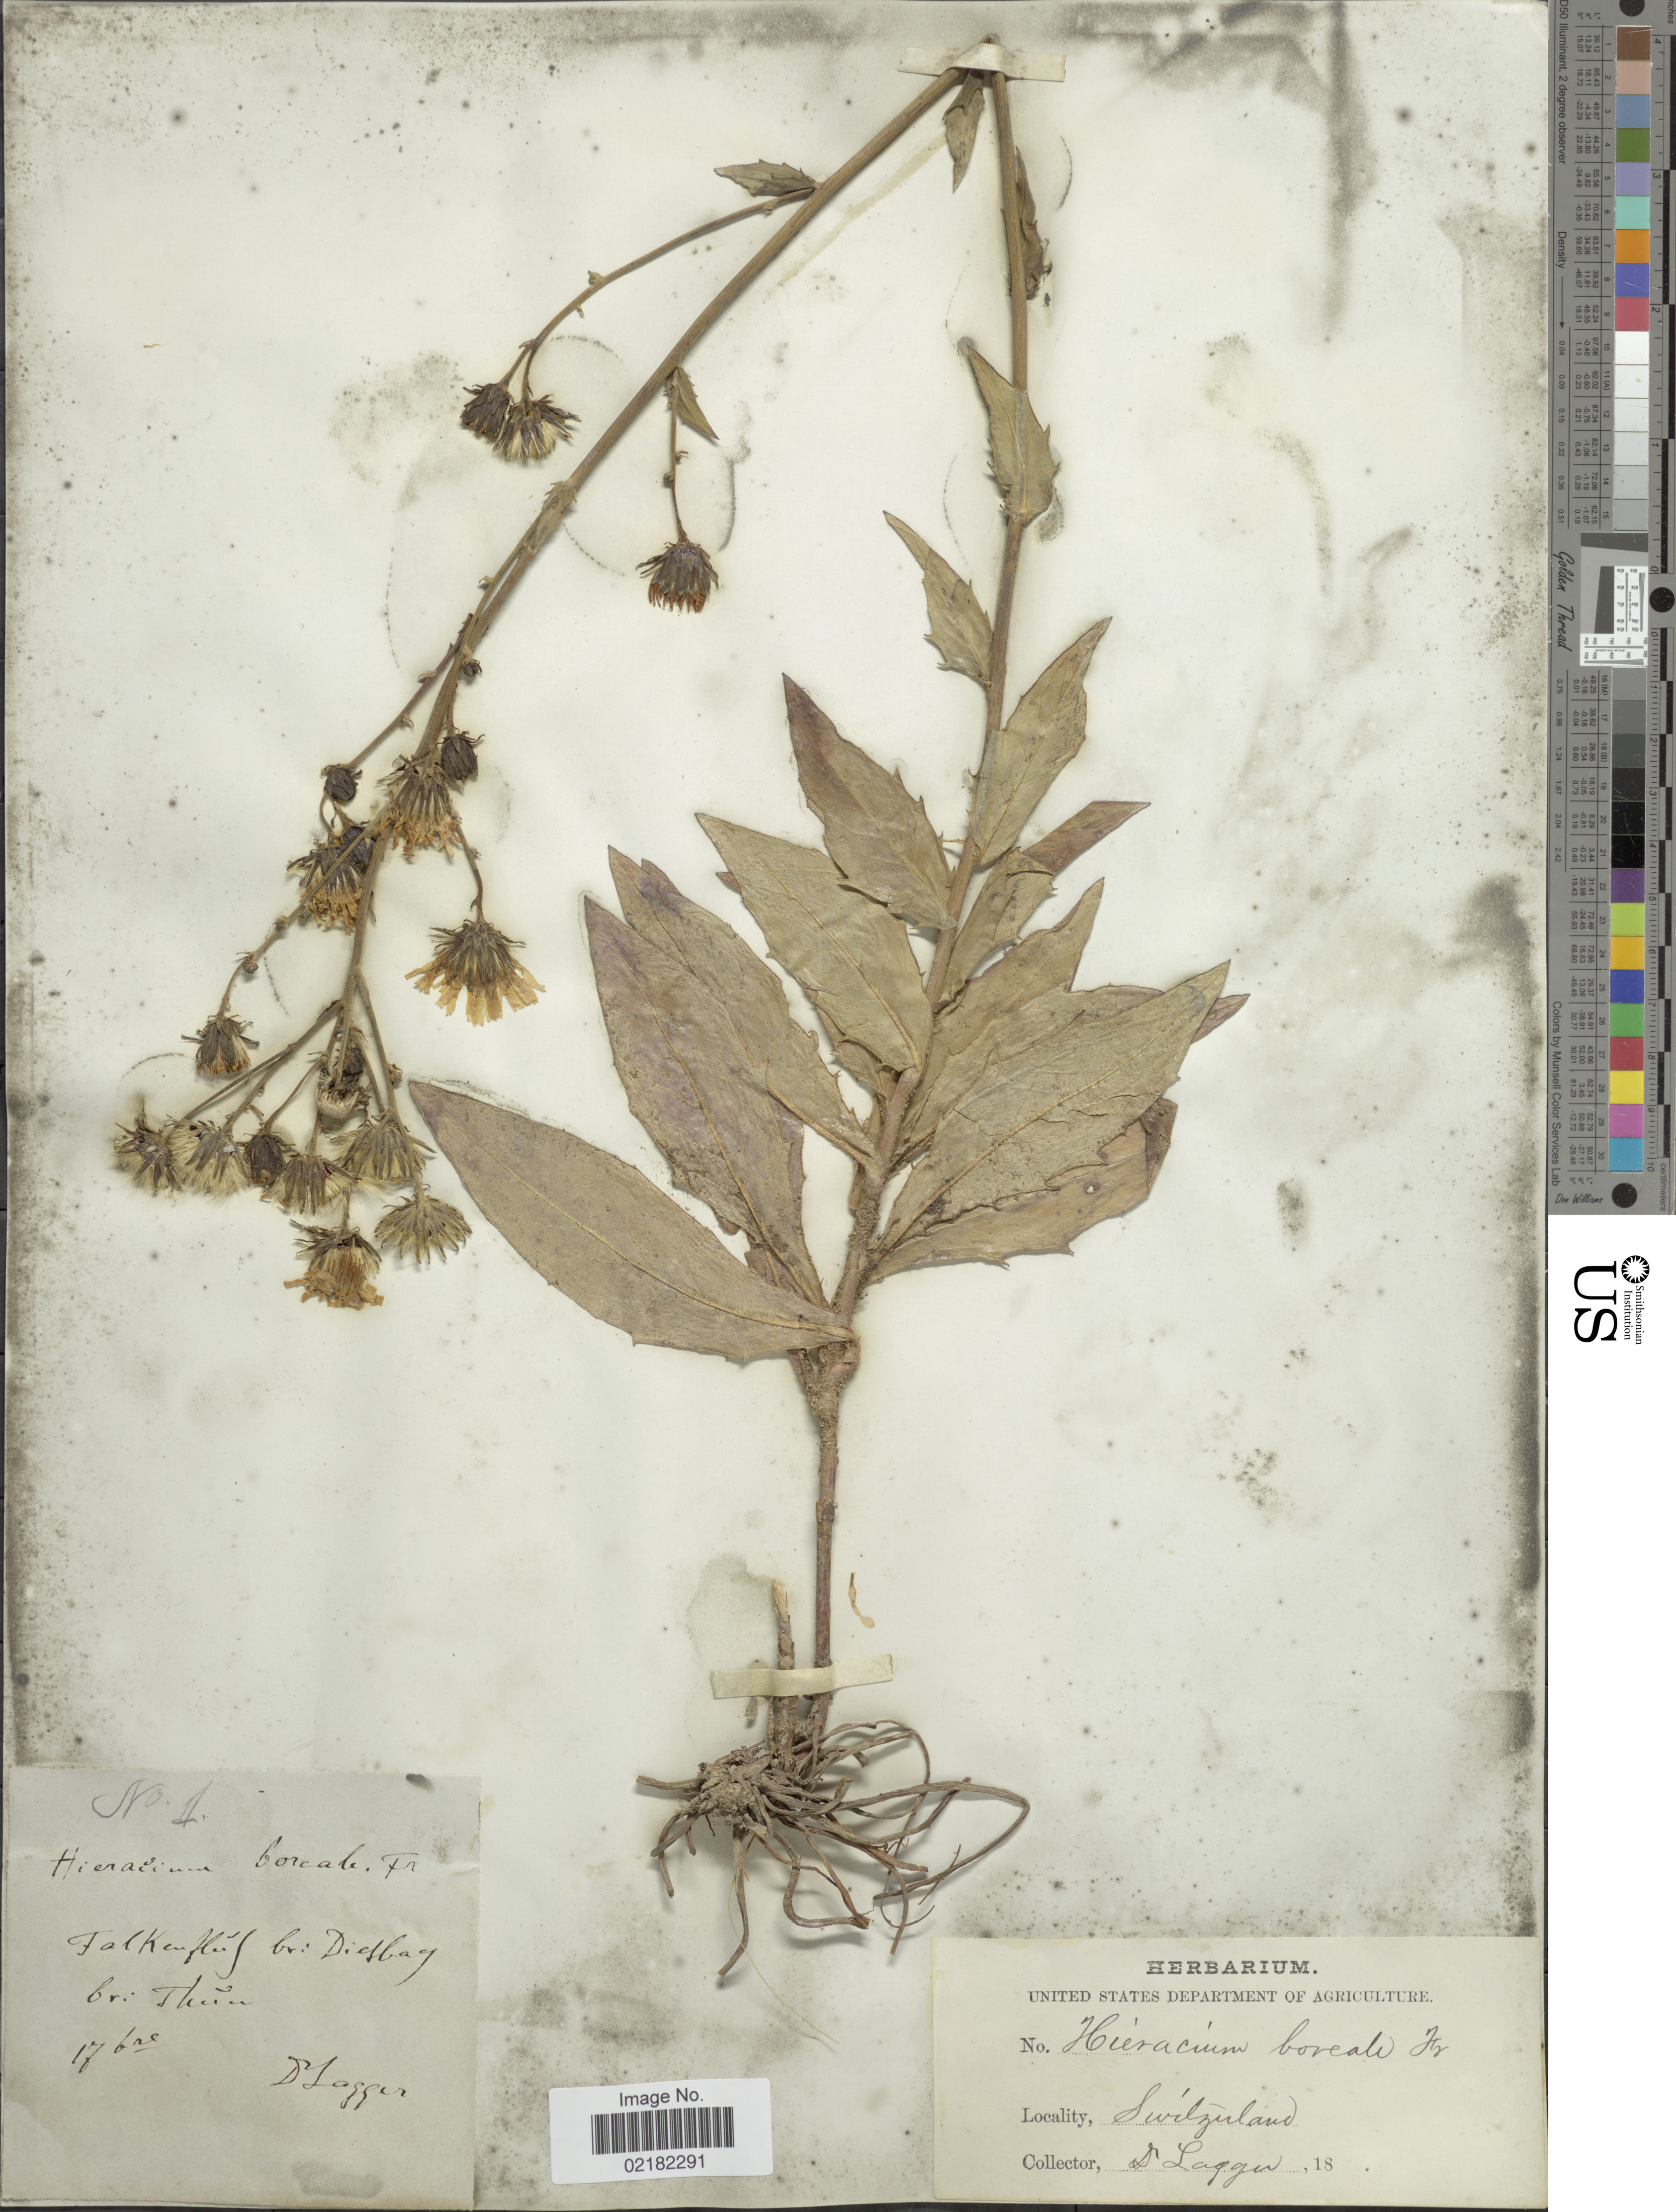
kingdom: Plantae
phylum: Tracheophyta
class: Magnoliopsida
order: Asterales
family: Asteraceae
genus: Hieracium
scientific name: Hieracium sabaudum subsp. boreale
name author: (Fr.) Hayek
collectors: F. J. Lagger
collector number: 2*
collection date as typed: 18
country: Switzerland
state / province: Bern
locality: Falkenfluh bei Diessbach bei Büren